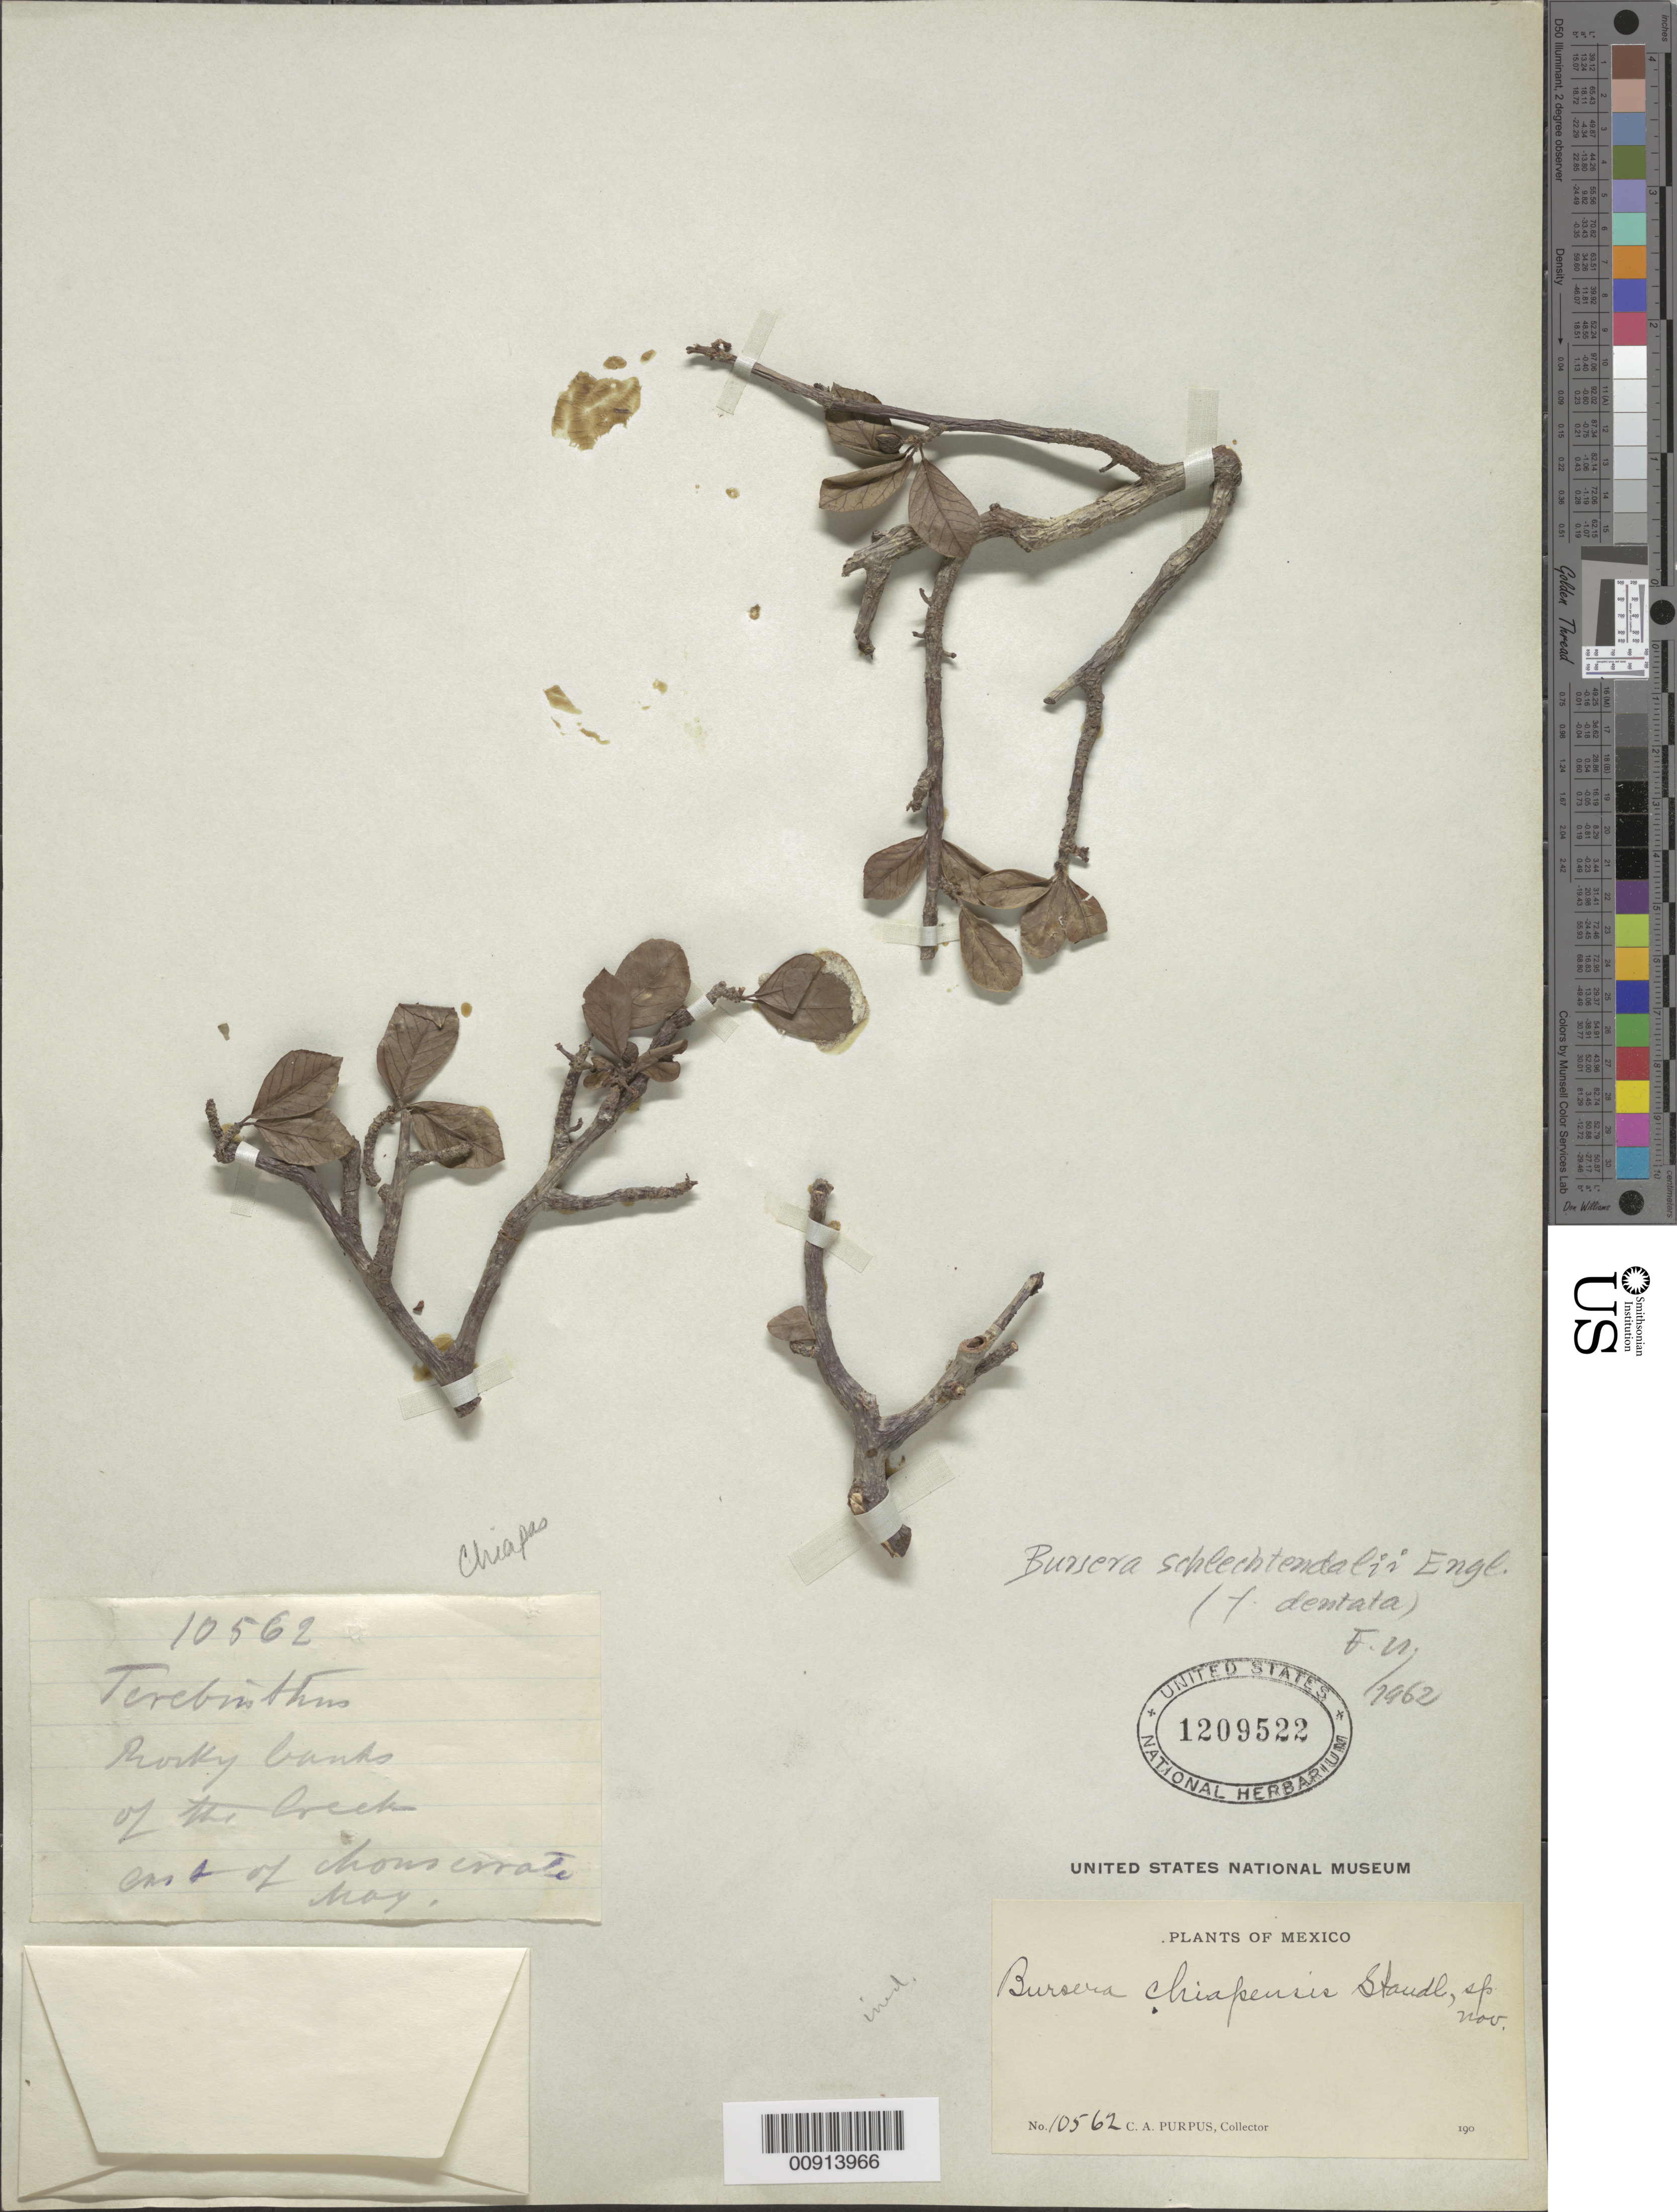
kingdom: Plantae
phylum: Tracheophyta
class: Magnoliopsida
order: Sapindales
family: Burseraceae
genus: Bursera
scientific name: Bursera schlechtendalii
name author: Engl.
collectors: C. A. Purpus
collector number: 10562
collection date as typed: May 190-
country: Mexico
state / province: Chiapas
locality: East of Monserrate, Chiapas.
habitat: Rocky banks of the creek.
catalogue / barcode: US 1209522